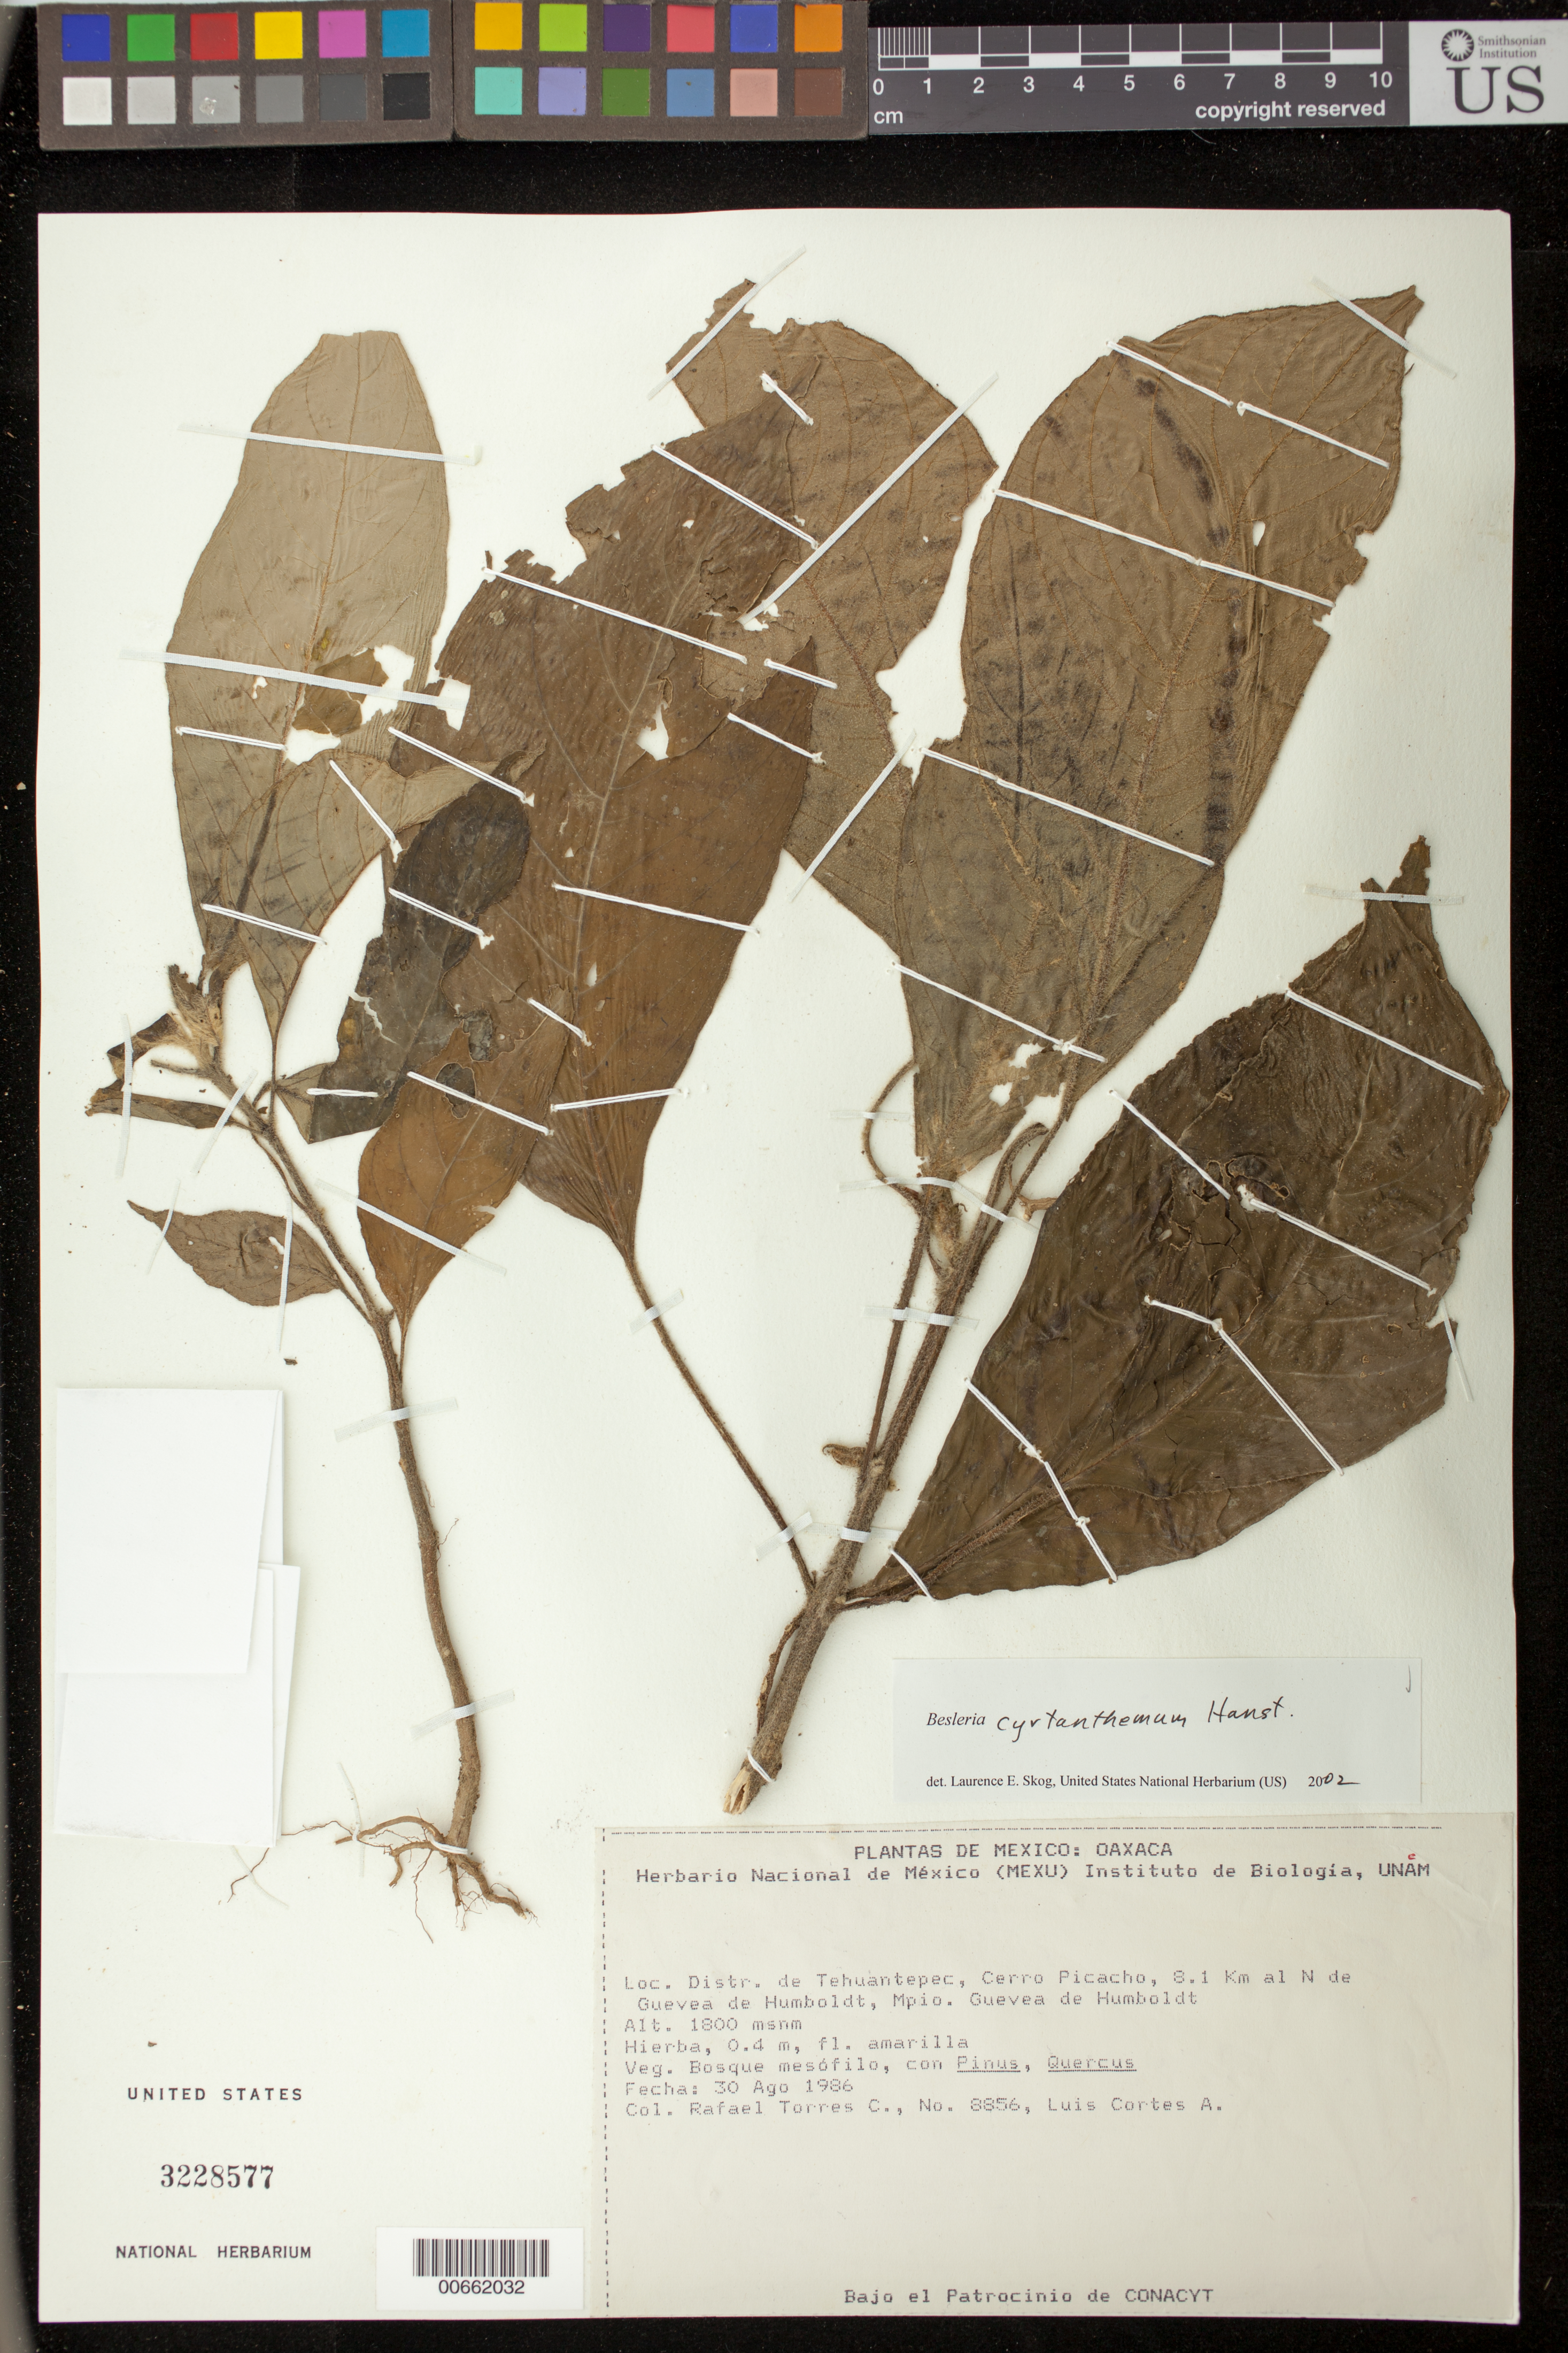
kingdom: Plantae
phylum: Tracheophyta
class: Magnoliopsida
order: Lamiales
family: Gesneriaceae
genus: Besleria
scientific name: Besleria cyrtanthemum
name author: Hanst.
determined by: Skog, Laurence E.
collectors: R. Torres C. & L. Cortes-A.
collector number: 8856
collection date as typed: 30 Aug 1986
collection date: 1986-08-30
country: Mexico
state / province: Oaxaca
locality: Distr. de Tehuantepec, Cerro Picacho, 8.1 km al N de Guevea de Humboldt, mpio. Guevea de Humboldt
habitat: Bosque mesófilo, con Pinus, Quercus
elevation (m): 1800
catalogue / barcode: US 3228577